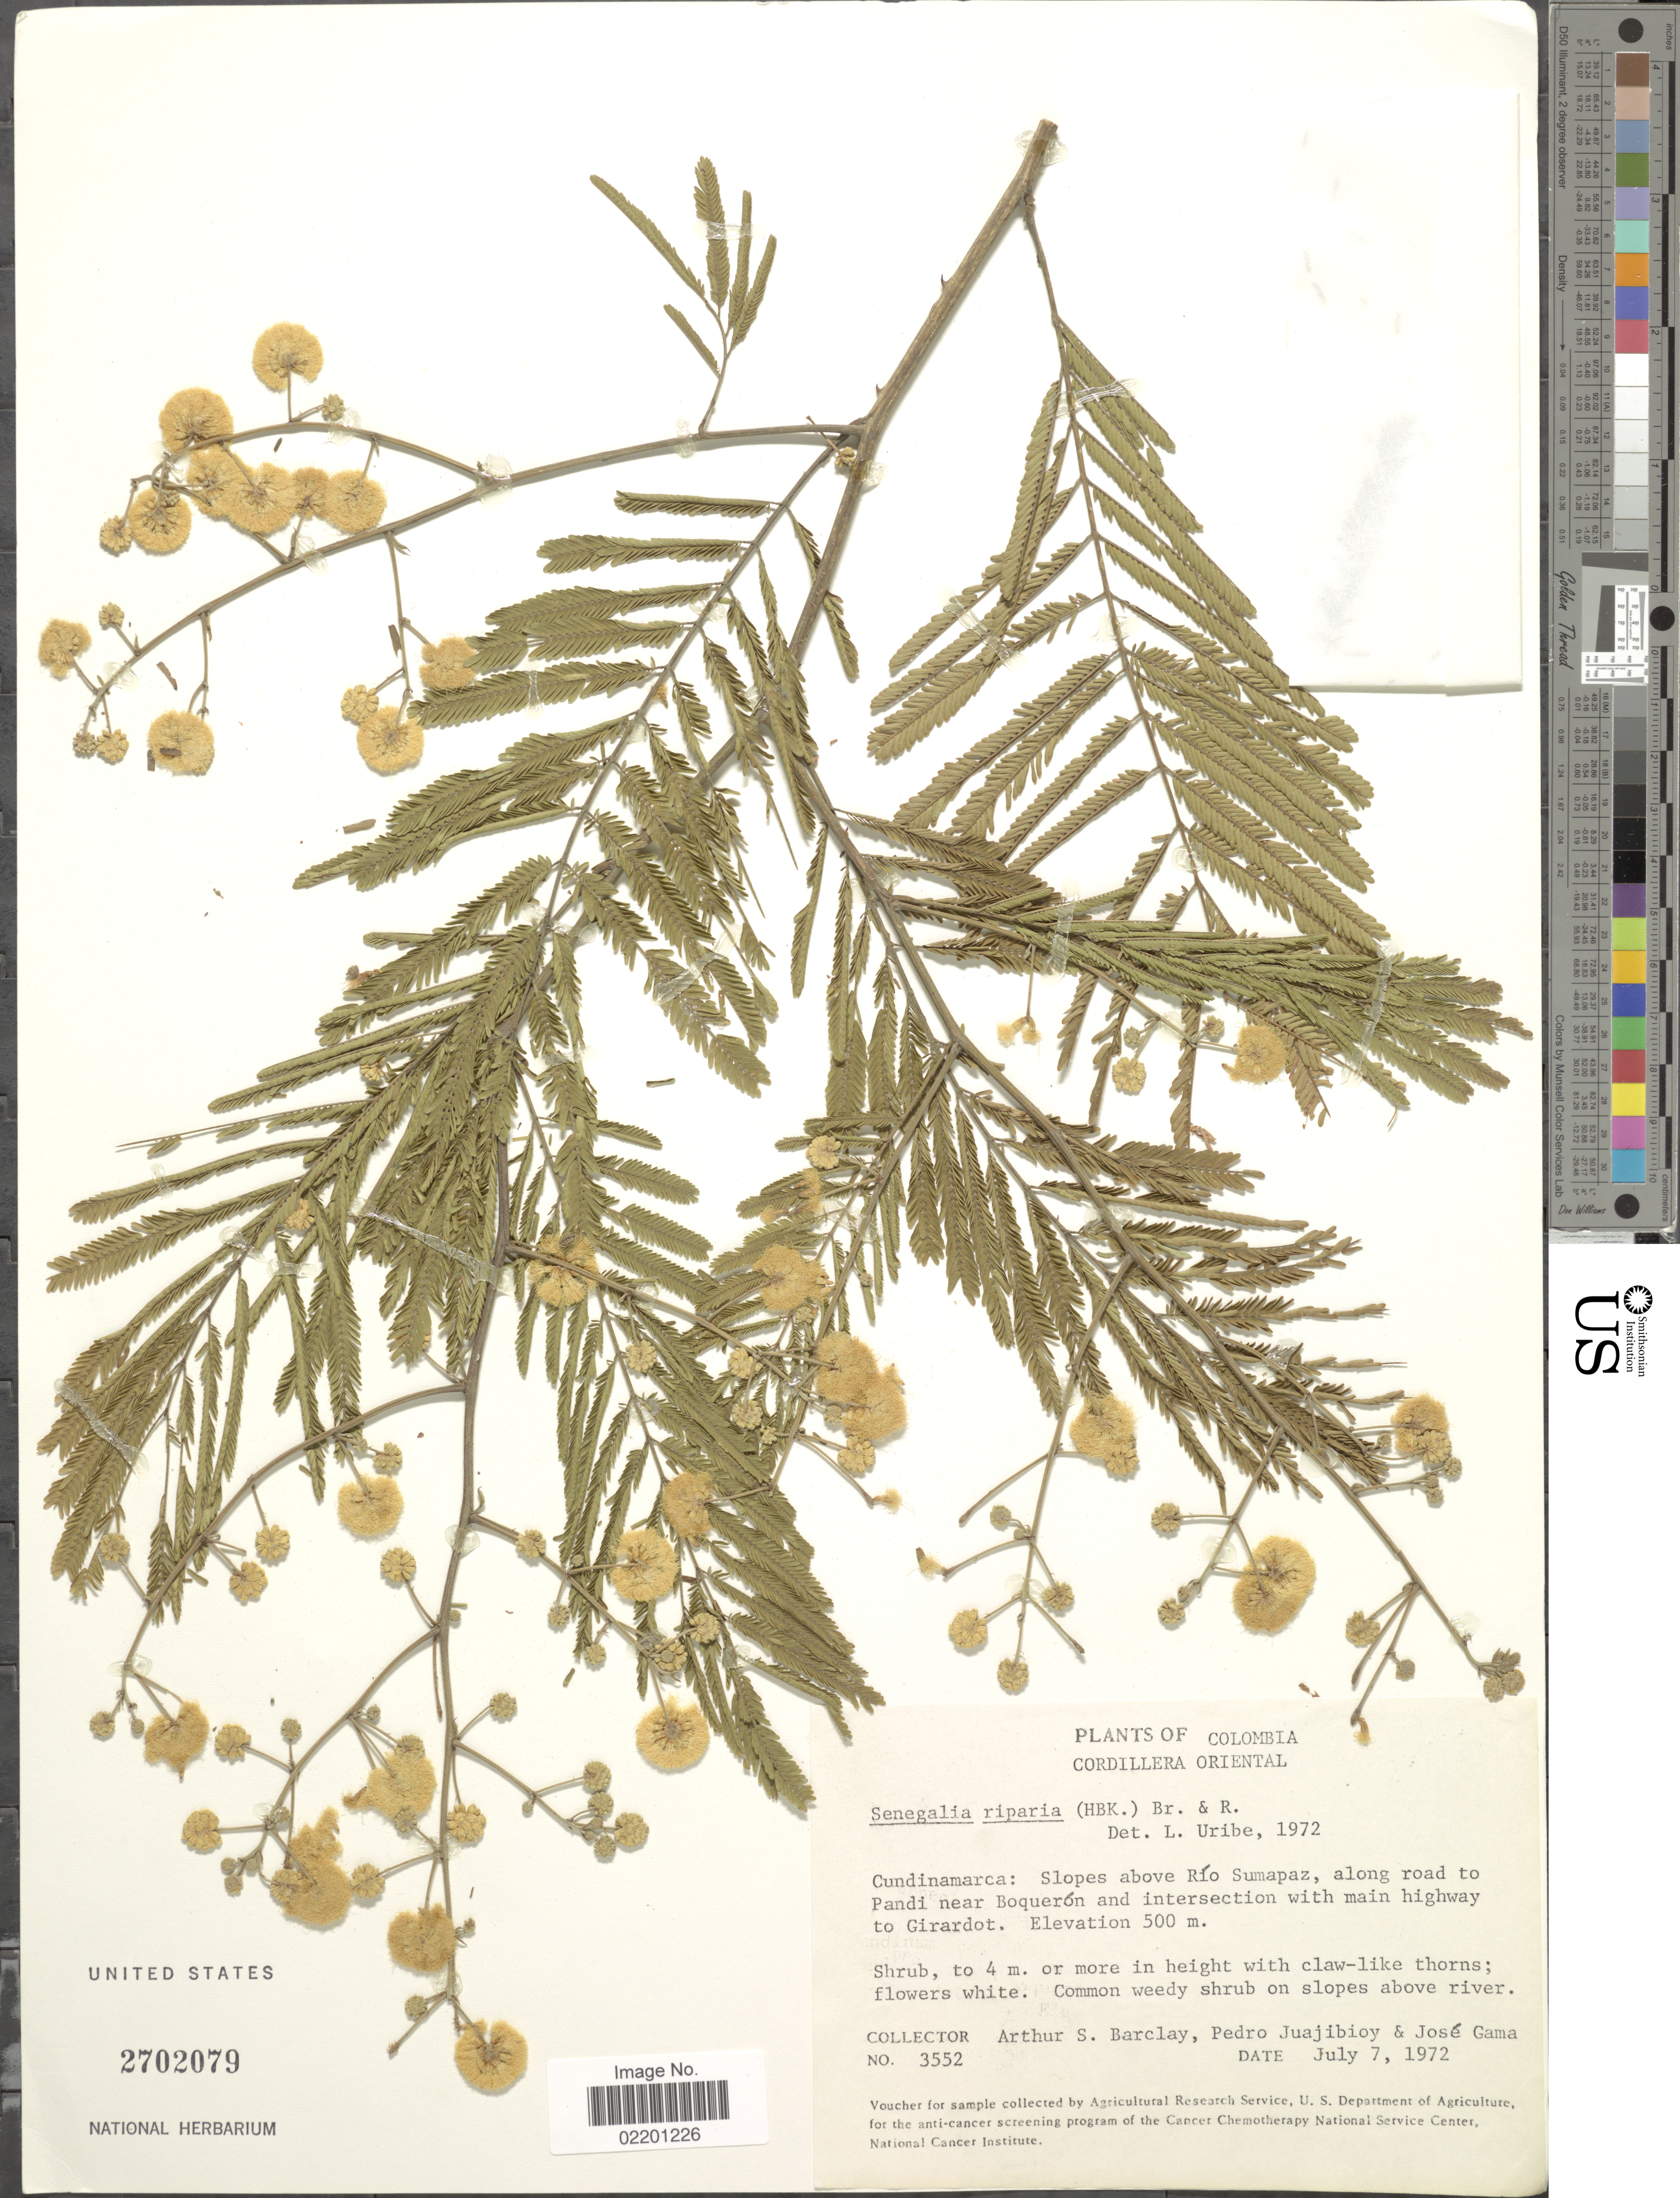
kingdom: Plantae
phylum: Tracheophyta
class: Magnoliopsida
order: Fabales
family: Fabaceae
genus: Senegalia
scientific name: Senegalia riparia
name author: (Kunth) Britton & Rose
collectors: A. S. Barclay, P. Juajibioy & J. Gama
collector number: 3552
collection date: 1972-07-07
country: Colombia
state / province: Cundinamarca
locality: Cordillera Oriental. Cundinamarca: Slopes above Rio Sumapaz, along road to Pandi near Boqueron and intersection with main highway to Girardot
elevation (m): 500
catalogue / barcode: US 2702079